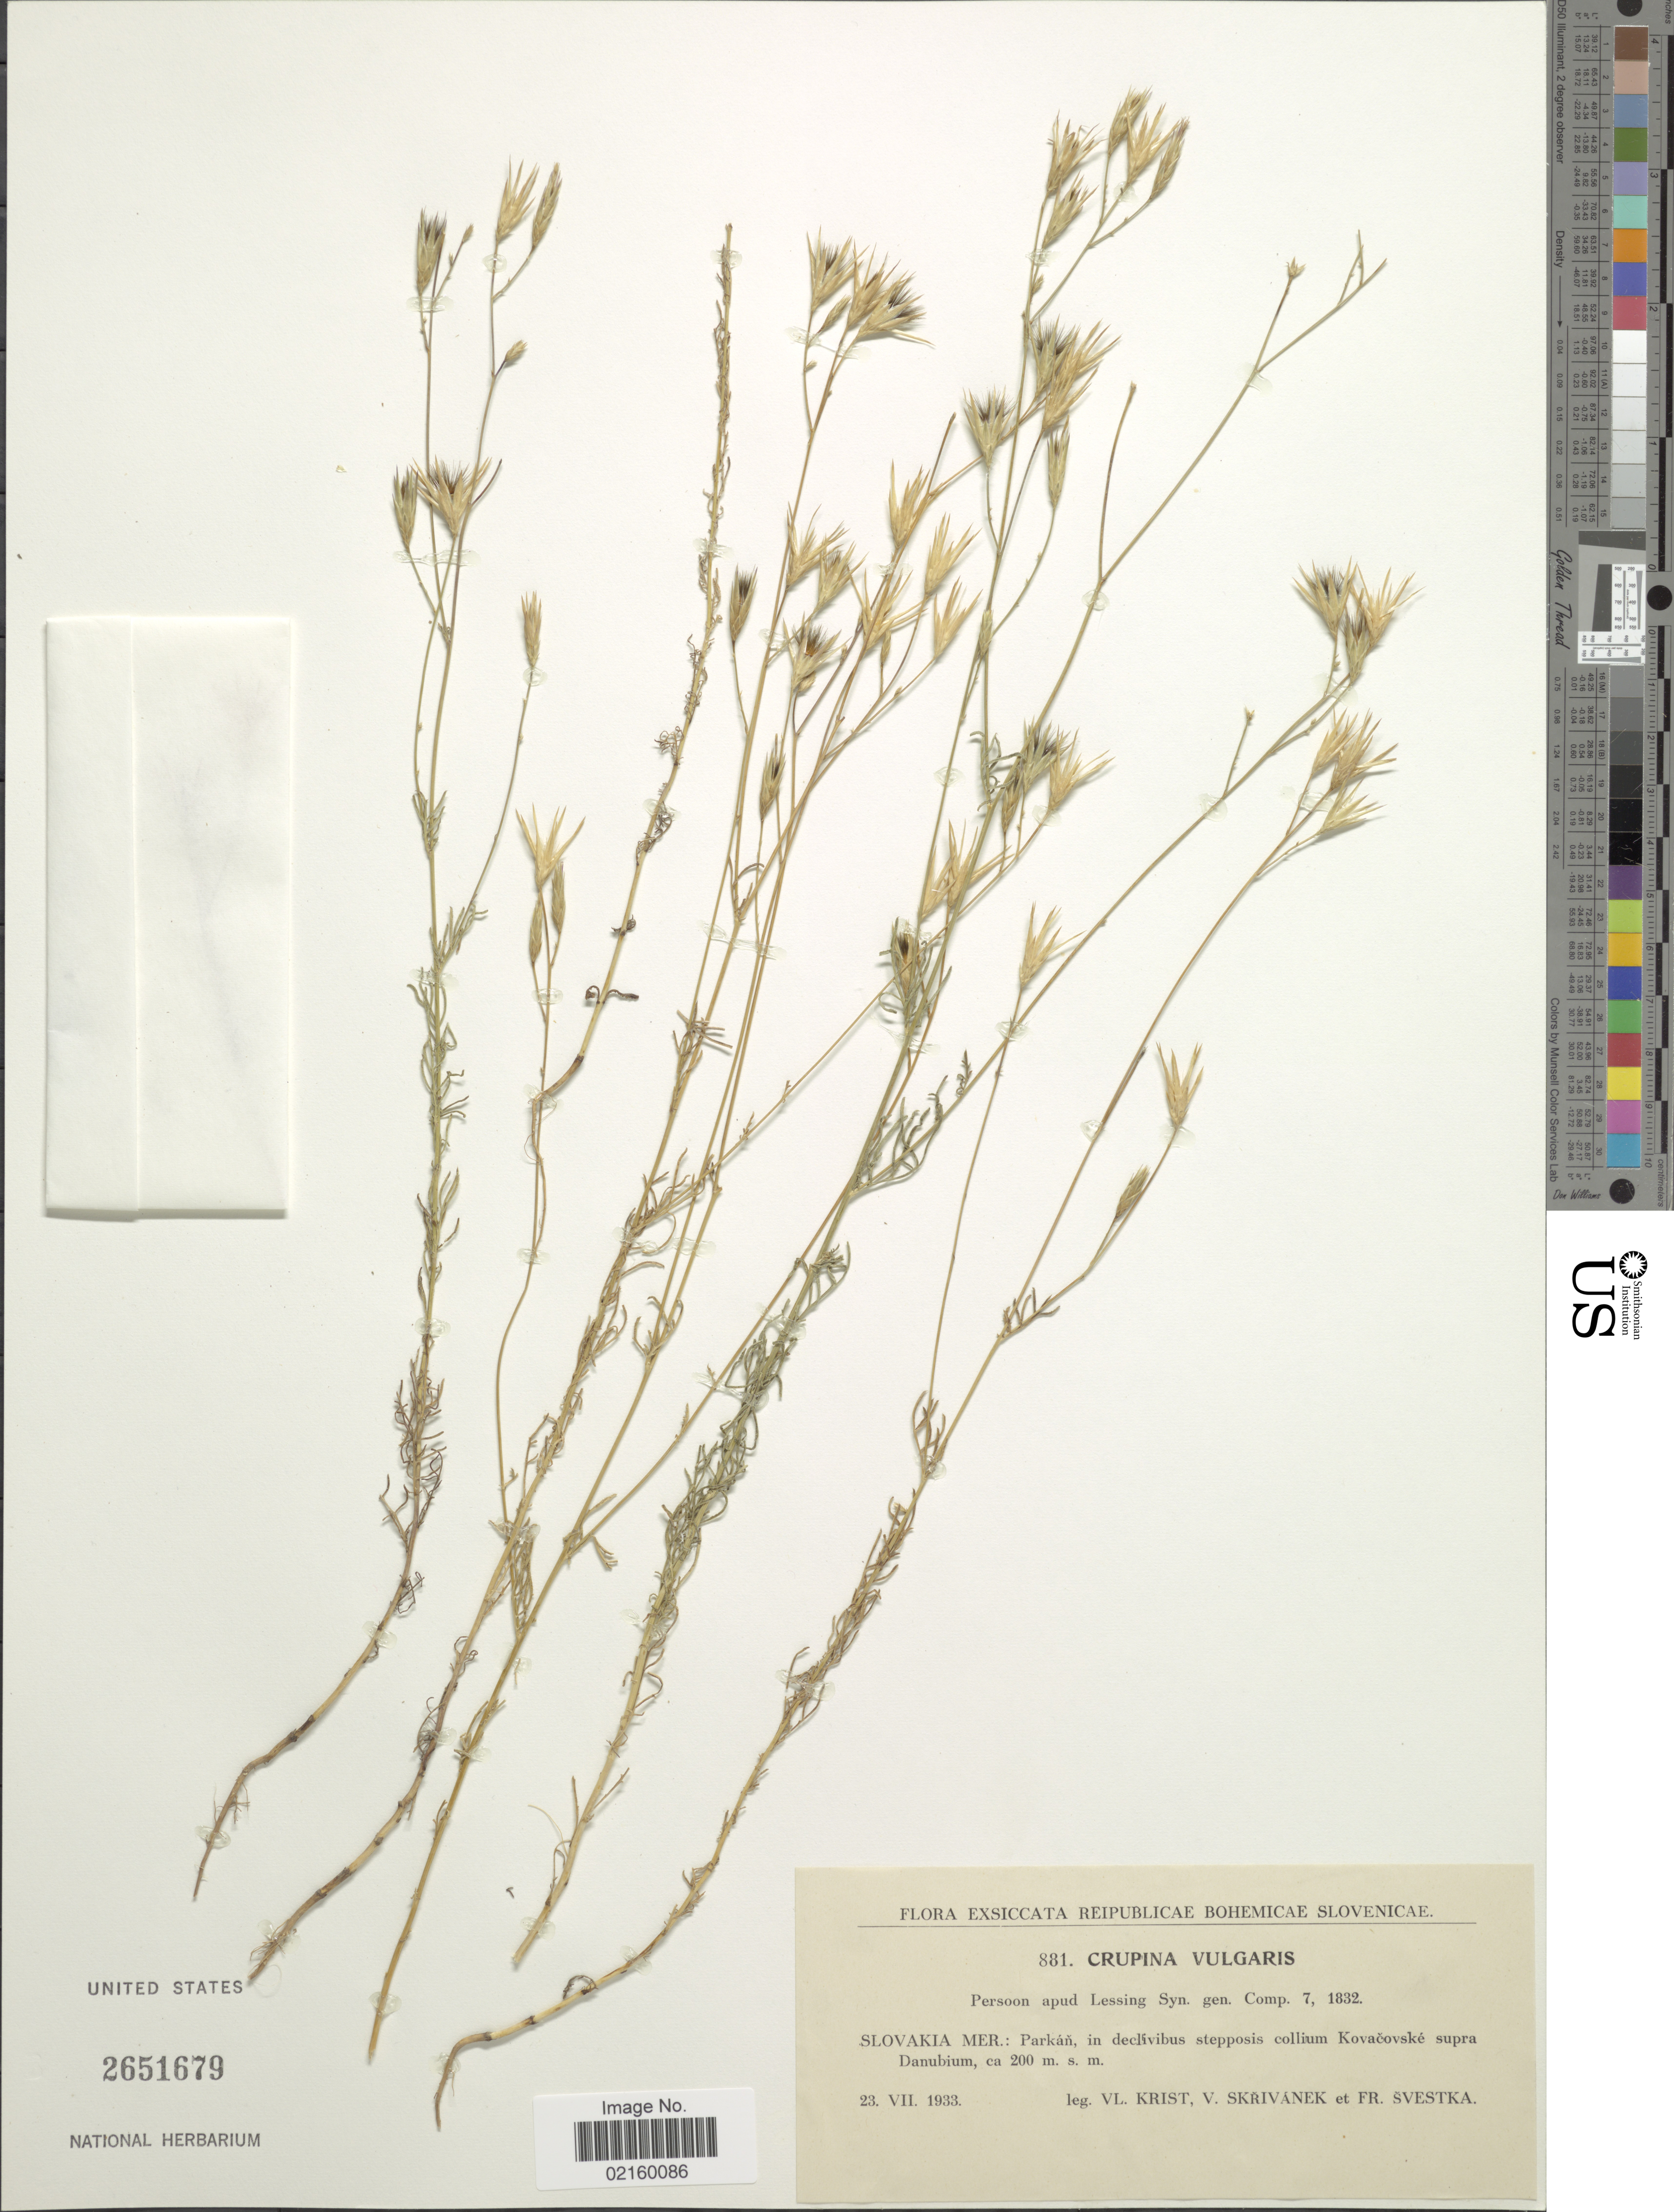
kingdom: Plantae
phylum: Tracheophyta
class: Magnoliopsida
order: Asterales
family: Asteraceae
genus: Crupina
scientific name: Crupina vulgaris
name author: Pers. ex Cass.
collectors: V. Krist, V. Skrivanek & Svestka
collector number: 881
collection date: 1933-07-23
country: Slovakia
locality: Slovakia Mer., Parkan, collium Kovacovske supra Danubium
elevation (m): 200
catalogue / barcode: US 2651679